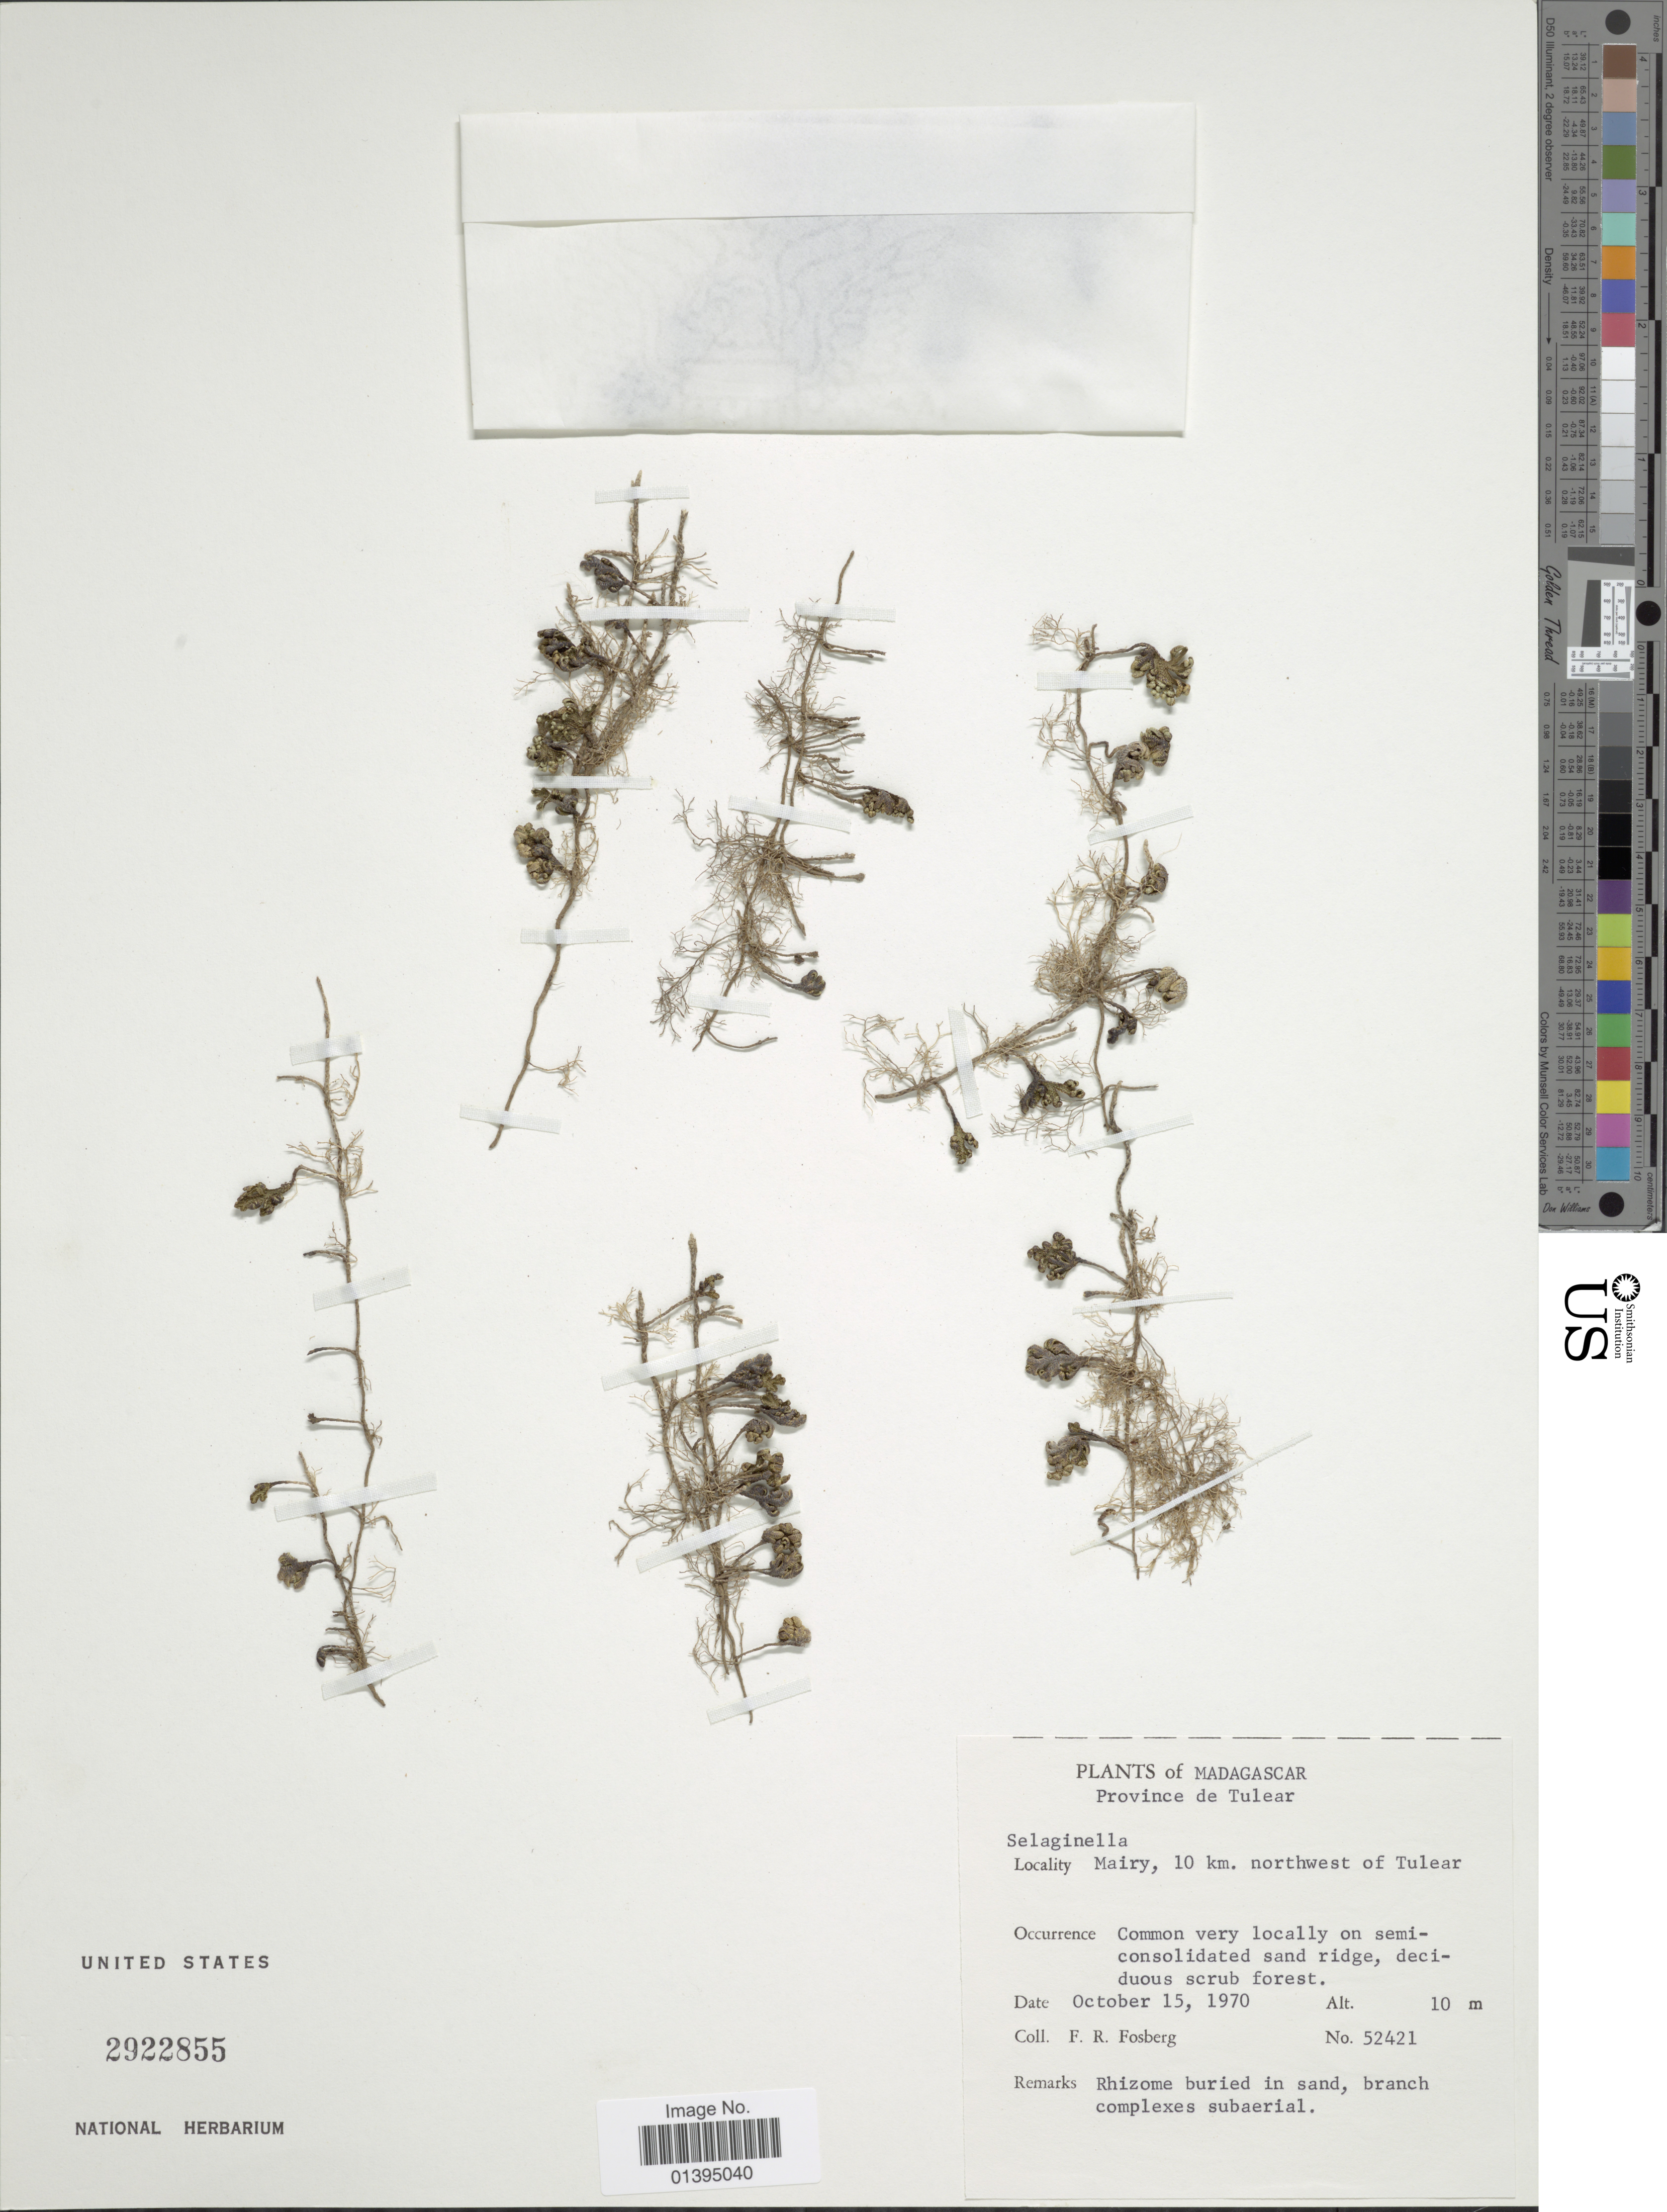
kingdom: Plantae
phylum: Tracheophyta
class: Lycopodiopsida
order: Selaginellales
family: Selaginellaceae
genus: Selaginella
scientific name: Selaginella sp.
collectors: F. R. Fosberg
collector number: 52421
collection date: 1970-10-15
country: Madagascar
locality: Province of Tulear, Mairy, 10 km northwest of Tulear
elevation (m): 10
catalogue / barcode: US 2922855